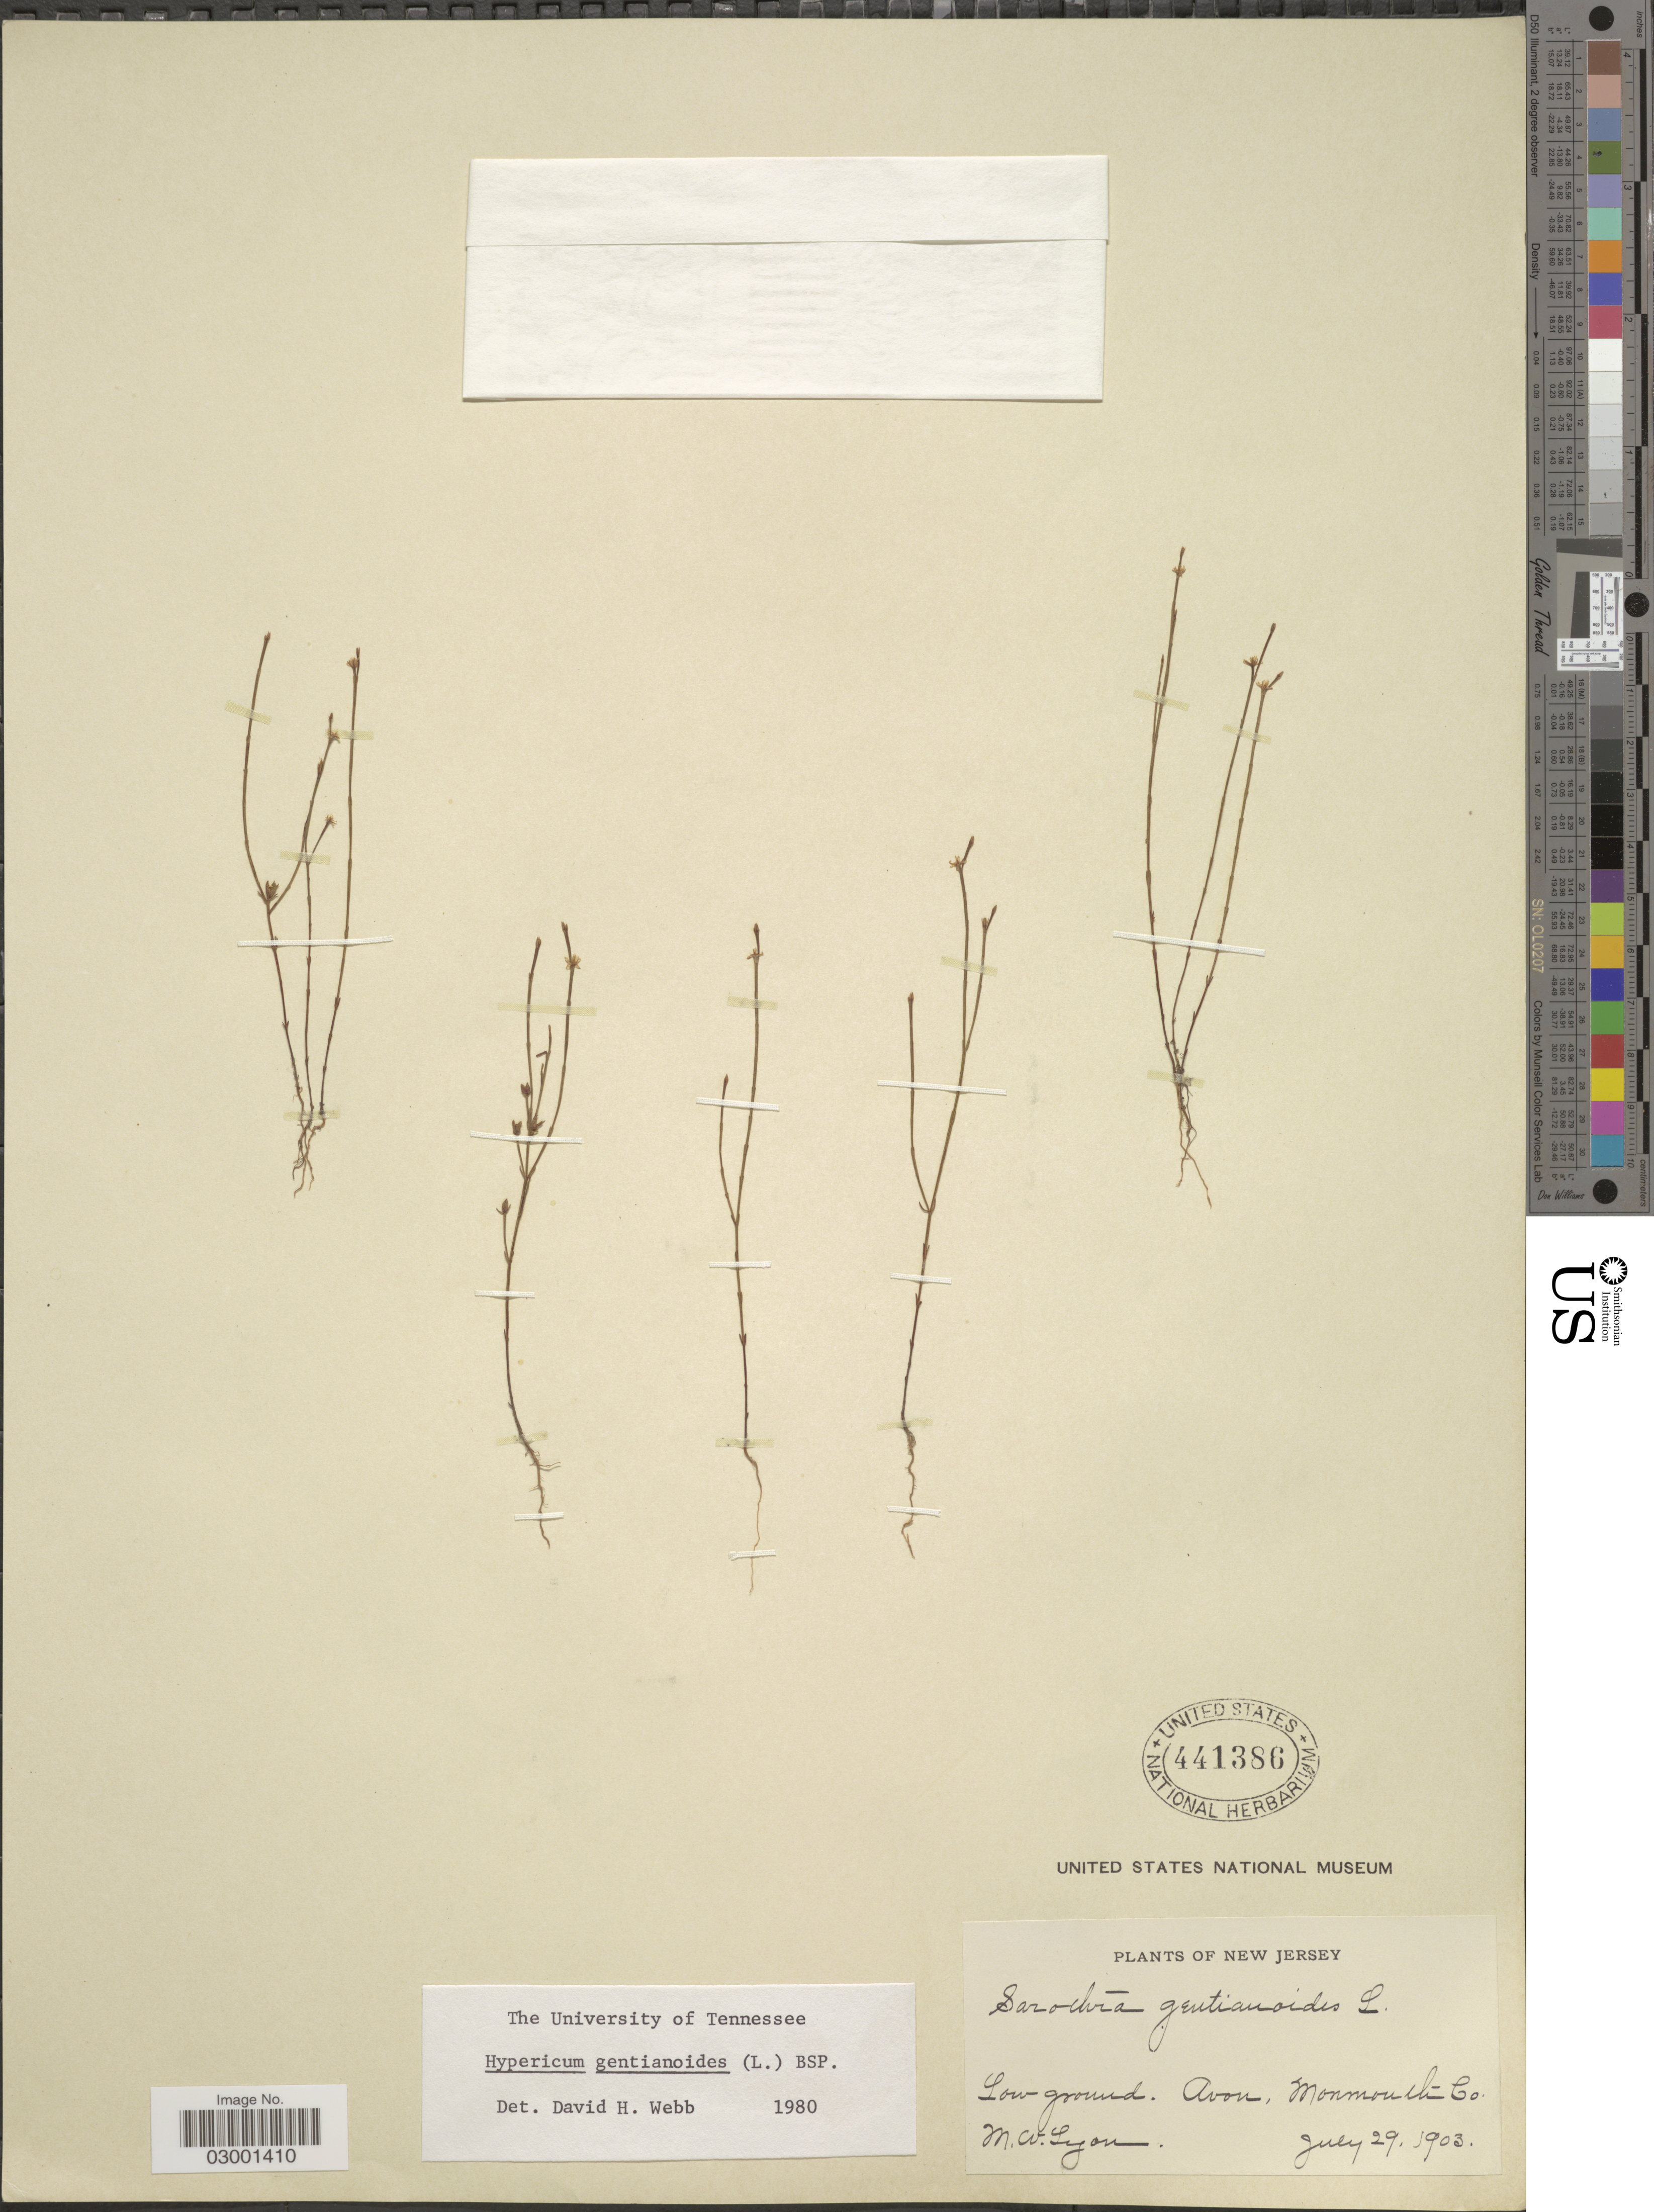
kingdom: Plantae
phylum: Tracheophyta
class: Magnoliopsida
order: Malpighiales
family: Hypericaceae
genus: Hypericum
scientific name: Hypericum gentianoides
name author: (L.) Britton, Stearns & Poggenb.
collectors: M. W. Lyon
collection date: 1903-07-29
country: United States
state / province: New Jersey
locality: Low ground. Avon, Monmouth Co.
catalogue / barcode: US 441386